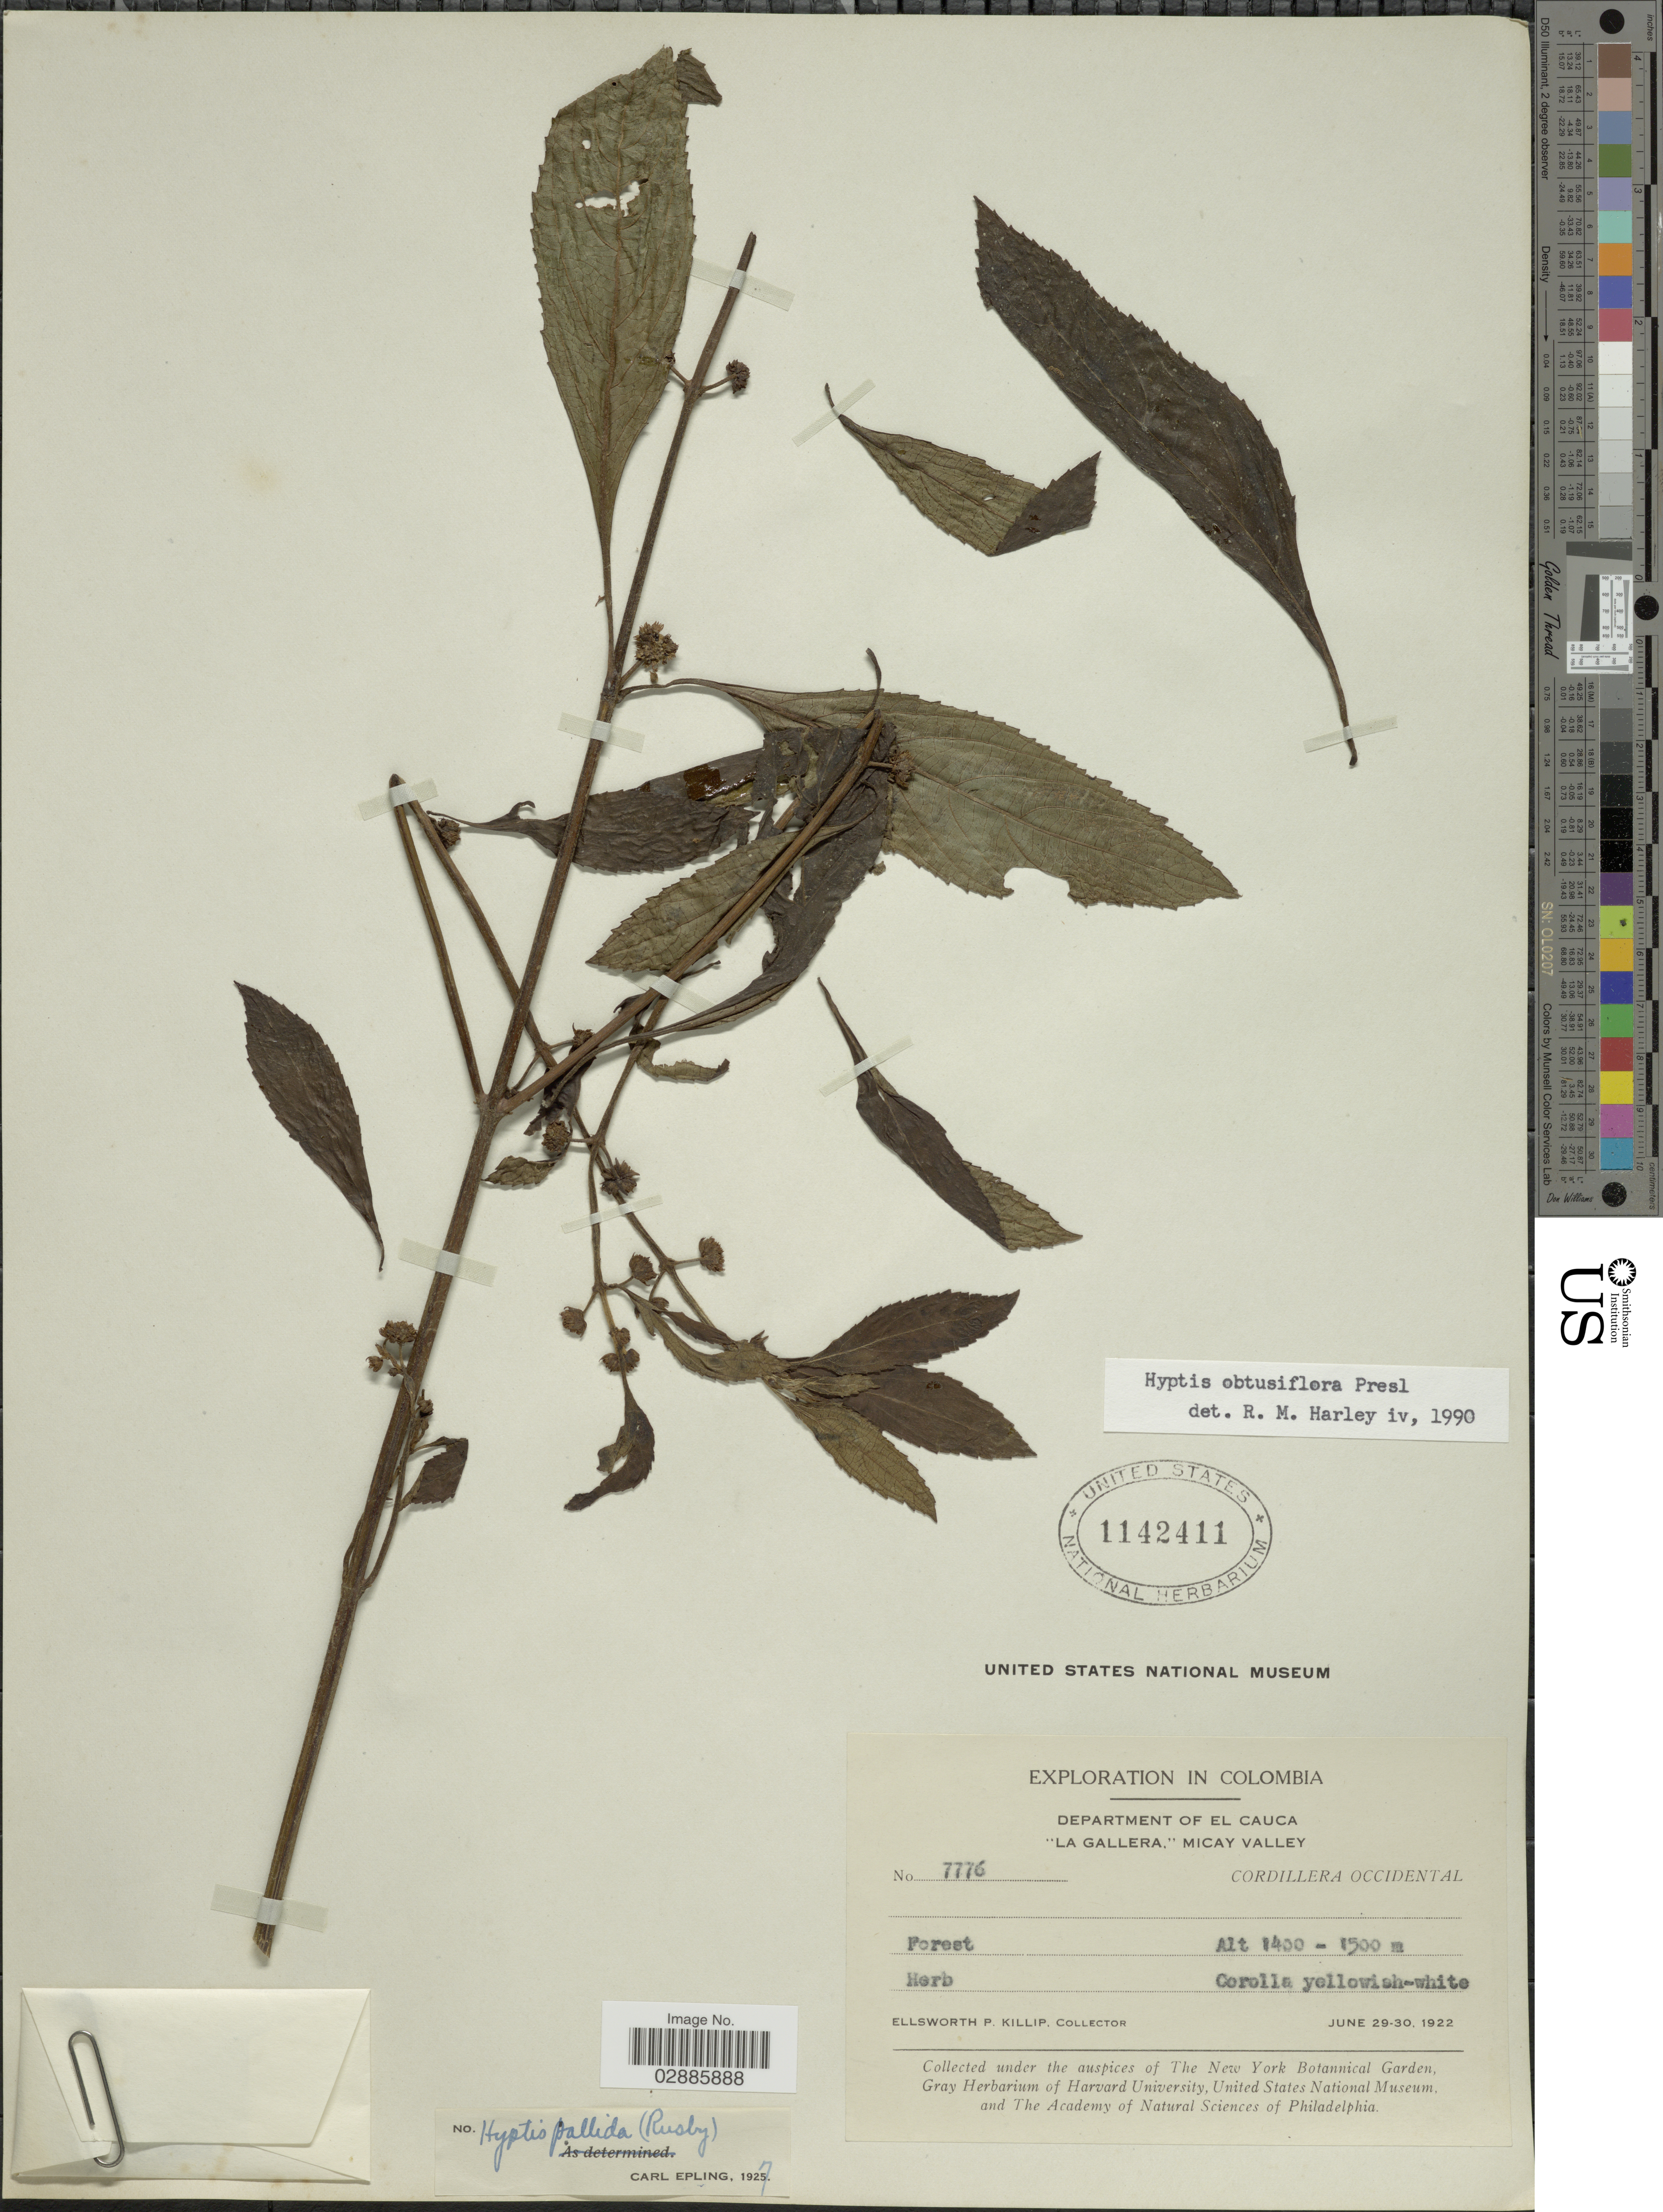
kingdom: Plantae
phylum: Tracheophyta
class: Magnoliopsida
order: Lamiales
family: Lamiaceae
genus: Hyptis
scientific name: Hyptis obtusiflora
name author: C. Presl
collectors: E. P. Killip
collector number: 7776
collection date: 1922-06-29/1922-06-30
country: Colombia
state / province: Cauca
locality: Department of El Cauca, "La Gallera," Micay Valley, Cordillera Occidental.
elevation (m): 1400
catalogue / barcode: US 1142411